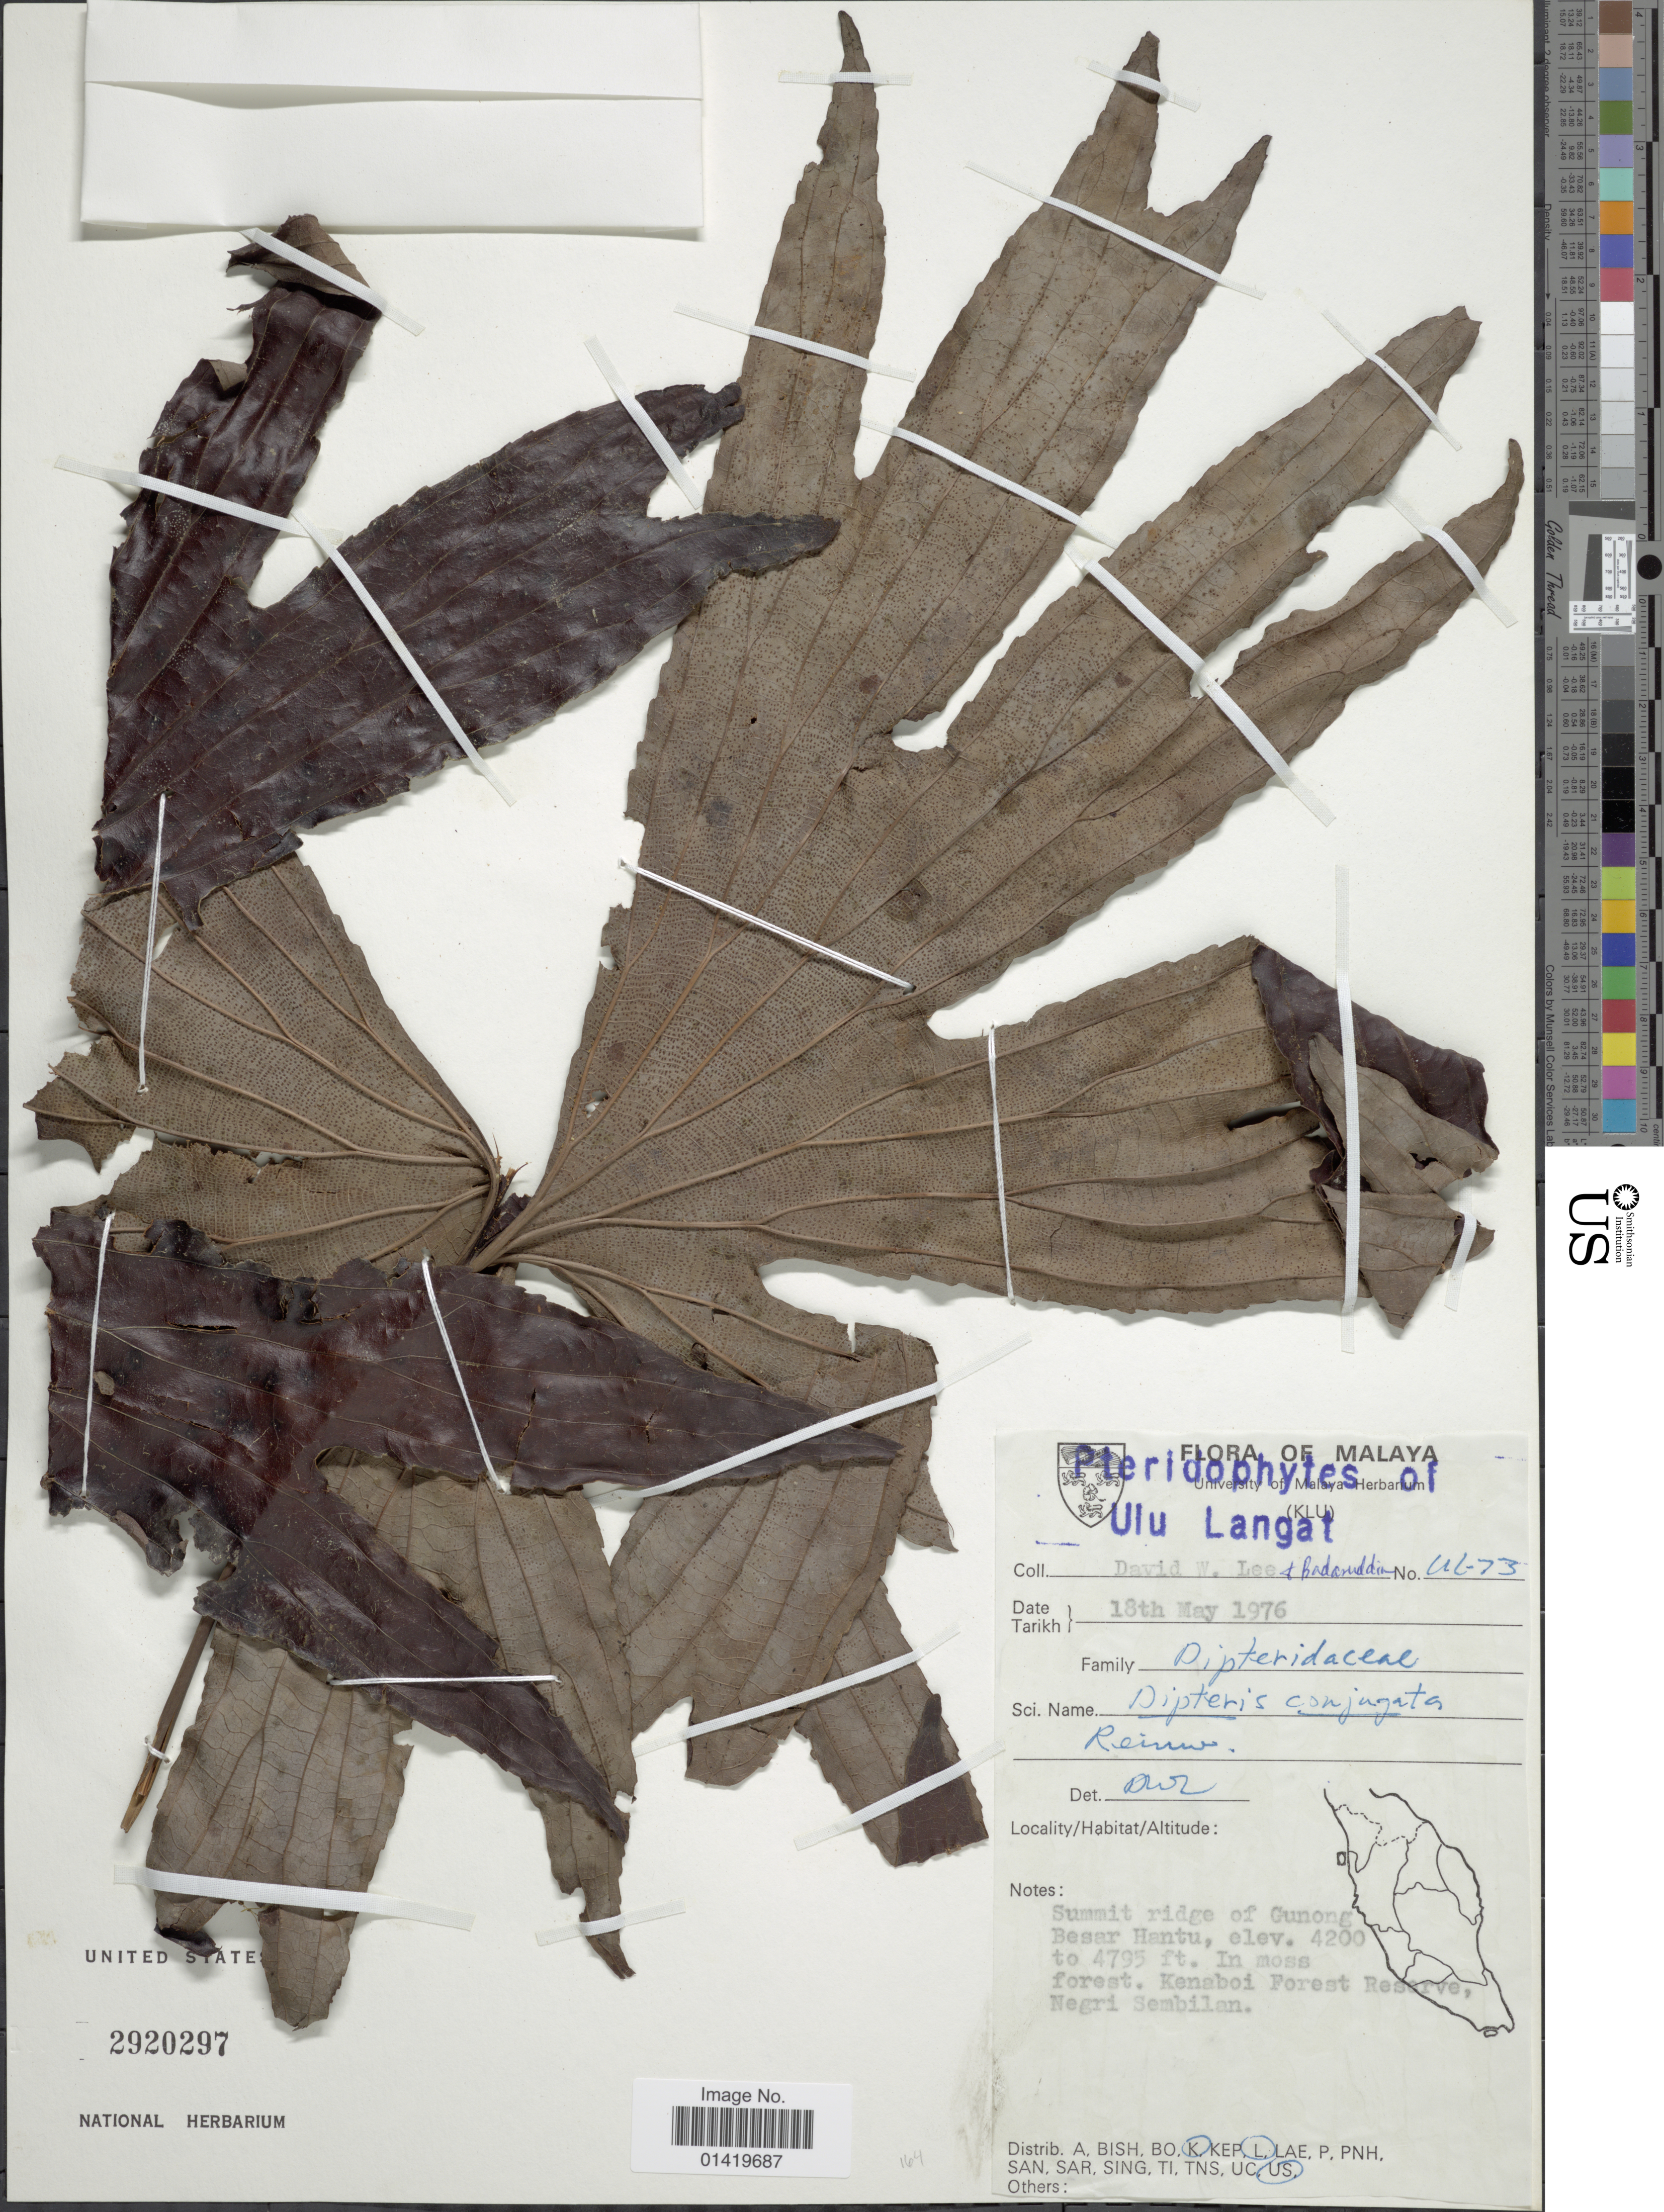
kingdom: Plantae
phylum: Tracheophyta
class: Polypodiopsida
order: Gleicheniales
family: Dipteridaceae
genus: Dipteris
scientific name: Dipteris conjugata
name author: Reinw.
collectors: D. Lee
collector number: UL-73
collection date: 1976-05-18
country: Malaysia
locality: Malaya, summit ridge of Gunong Besar Hantu, Kenaboi Forest Reserve, Negri Sembilan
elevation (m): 1280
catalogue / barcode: US 2920297